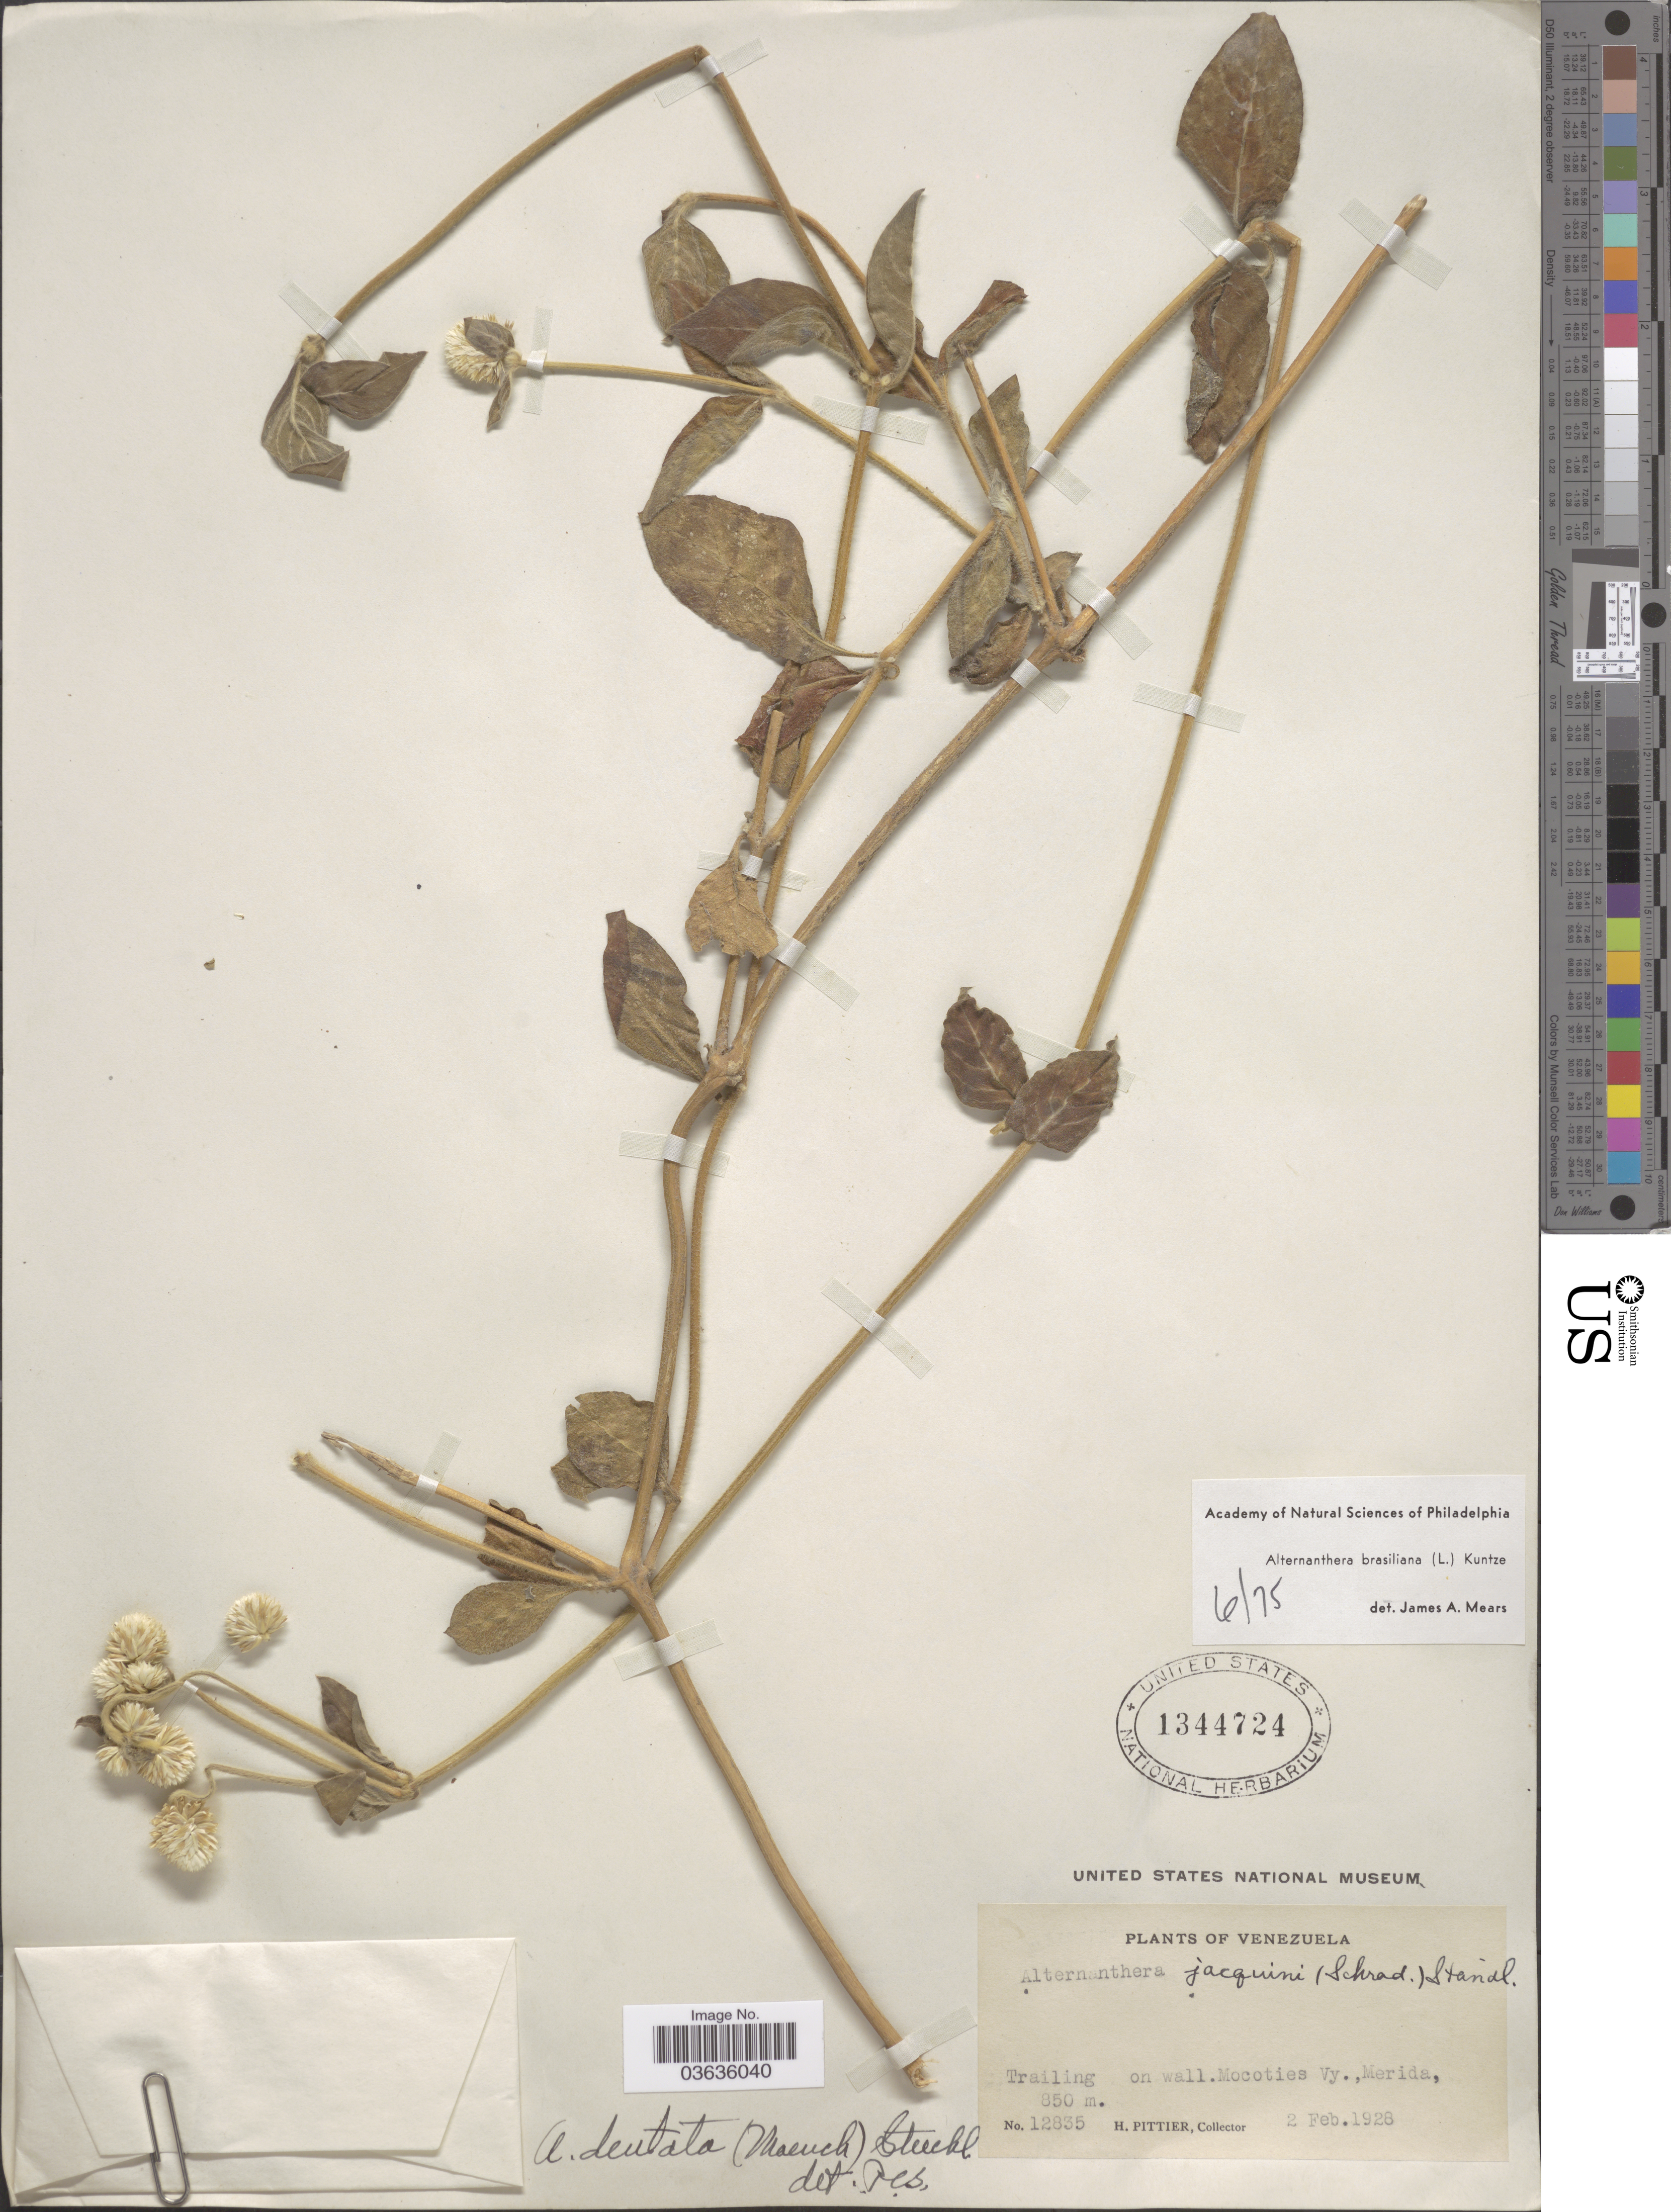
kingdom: Plantae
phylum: Tracheophyta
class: Magnoliopsida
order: Caryophyllales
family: Amaranthaceae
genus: Alternanthera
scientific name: Alternanthera brasiliana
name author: (L.) Kuntze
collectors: H. F. Pittier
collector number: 12835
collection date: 1928-02-02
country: Venezuela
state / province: Mérida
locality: Trailing on wall. Mocoties Vy.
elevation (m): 850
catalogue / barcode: US 1344724